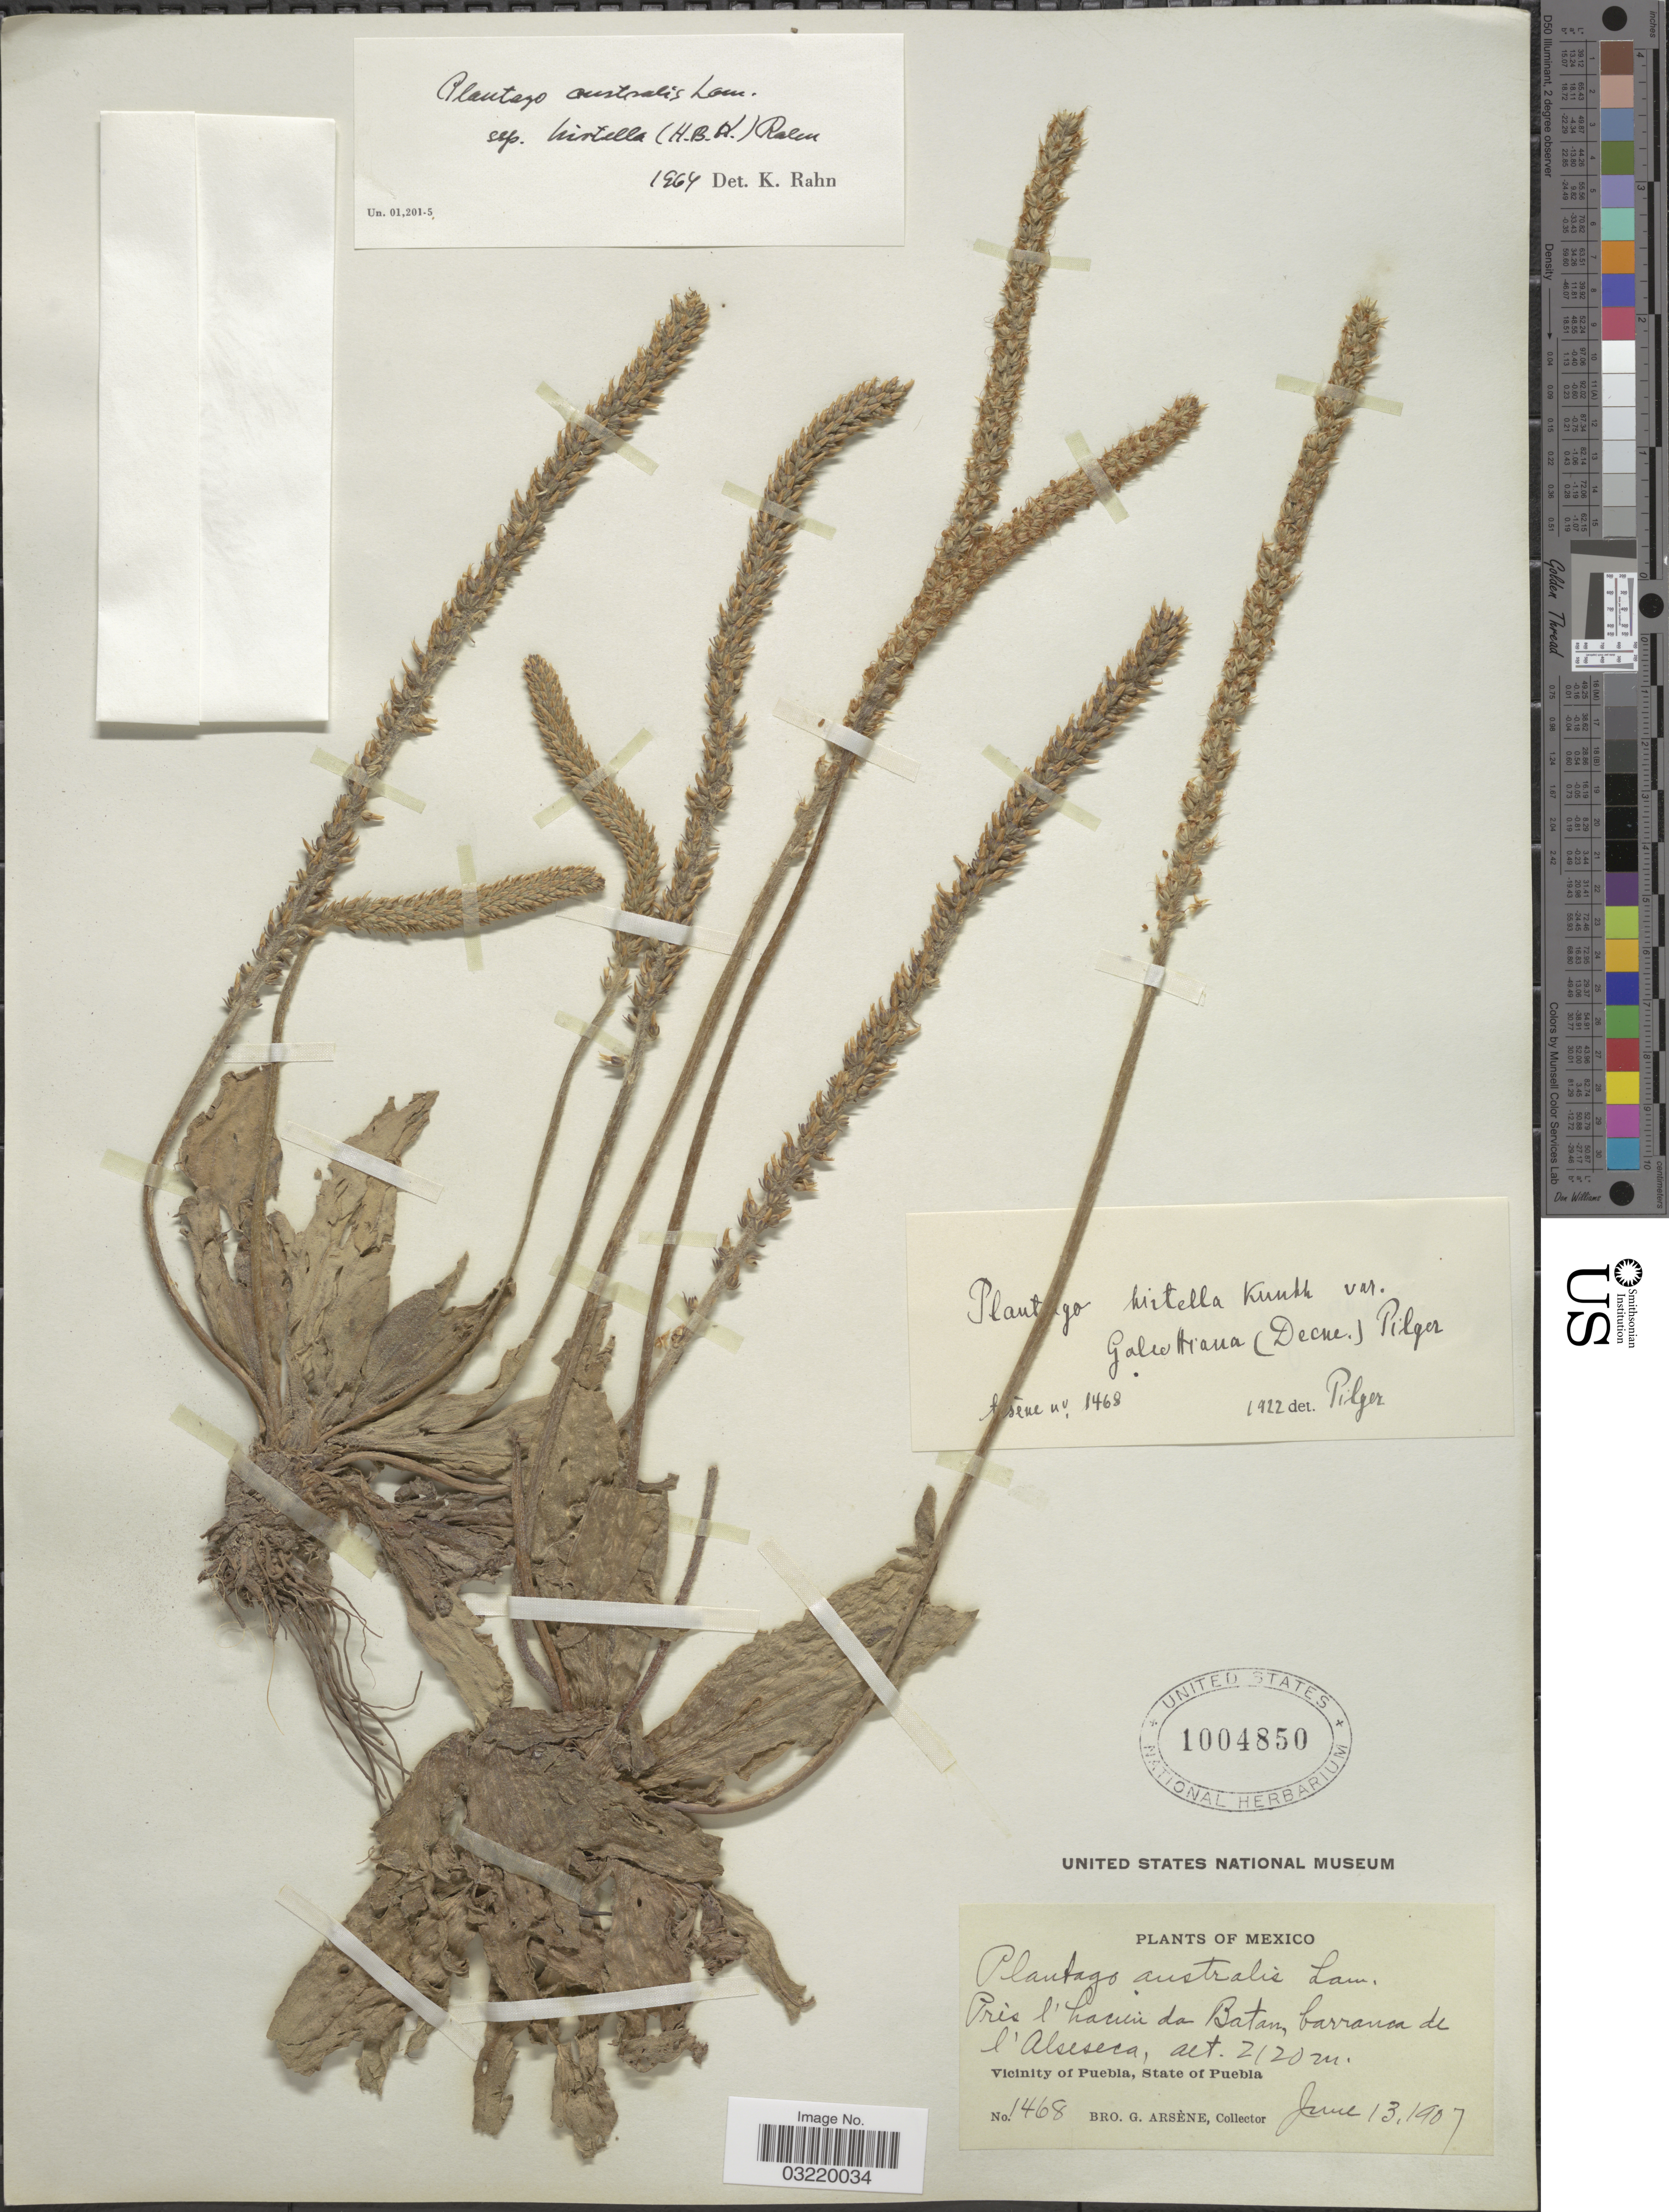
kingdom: Plantae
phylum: Tracheophyta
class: Magnoliopsida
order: Lamiales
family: Plantaginaceae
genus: Plantago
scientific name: Plantago australis subsp. hirtella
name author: (Kunth) Rahn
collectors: Bro. G. Arsène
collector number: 1468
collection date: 1907-06-13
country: Mexico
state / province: Puebla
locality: Prés l' hacienda Batan, barranca de l' Alseseca. Vicinity of Puebla.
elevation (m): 2120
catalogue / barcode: US 1004850